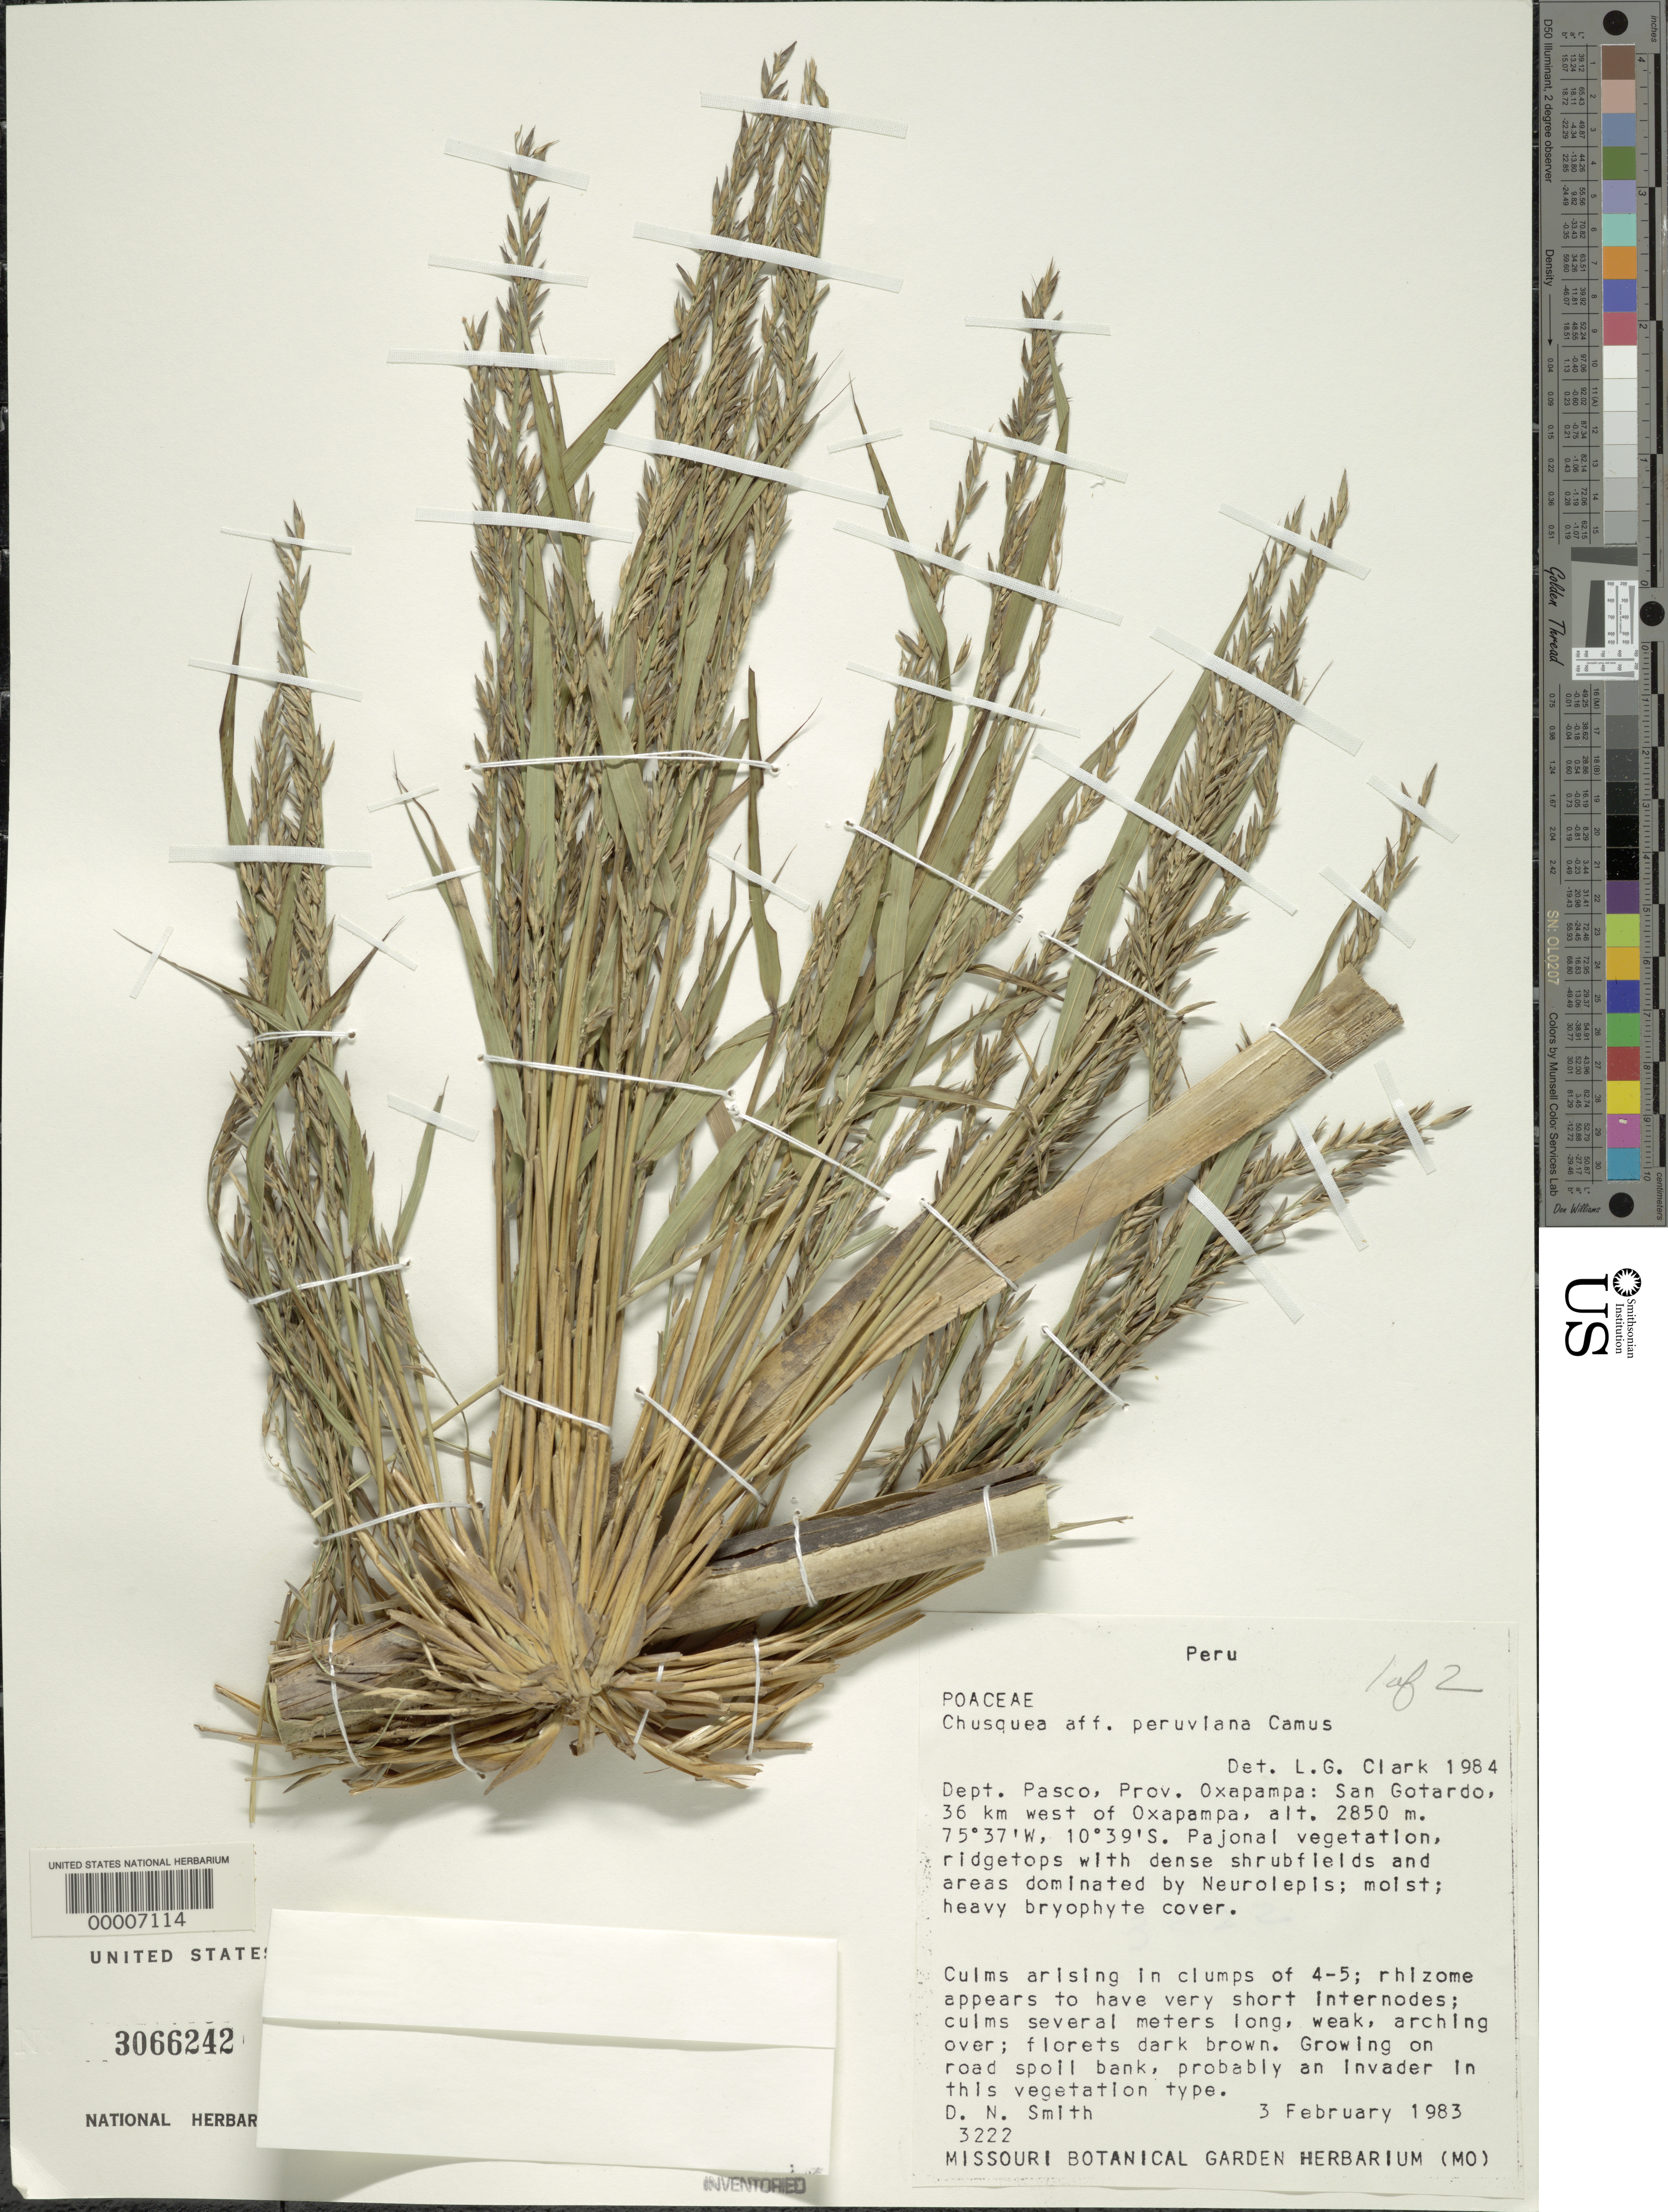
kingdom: Plantae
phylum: Tracheophyta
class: Liliopsida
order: Poales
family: Poaceae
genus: Chusquea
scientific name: Chusquea peruviana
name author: E.G. Camus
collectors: D. Smith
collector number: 3222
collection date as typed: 03 Feb 1983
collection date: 1983-02-03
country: Peru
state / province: Pasco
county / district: Oxapampa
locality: San gotardo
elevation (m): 2850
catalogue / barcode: US 3066242